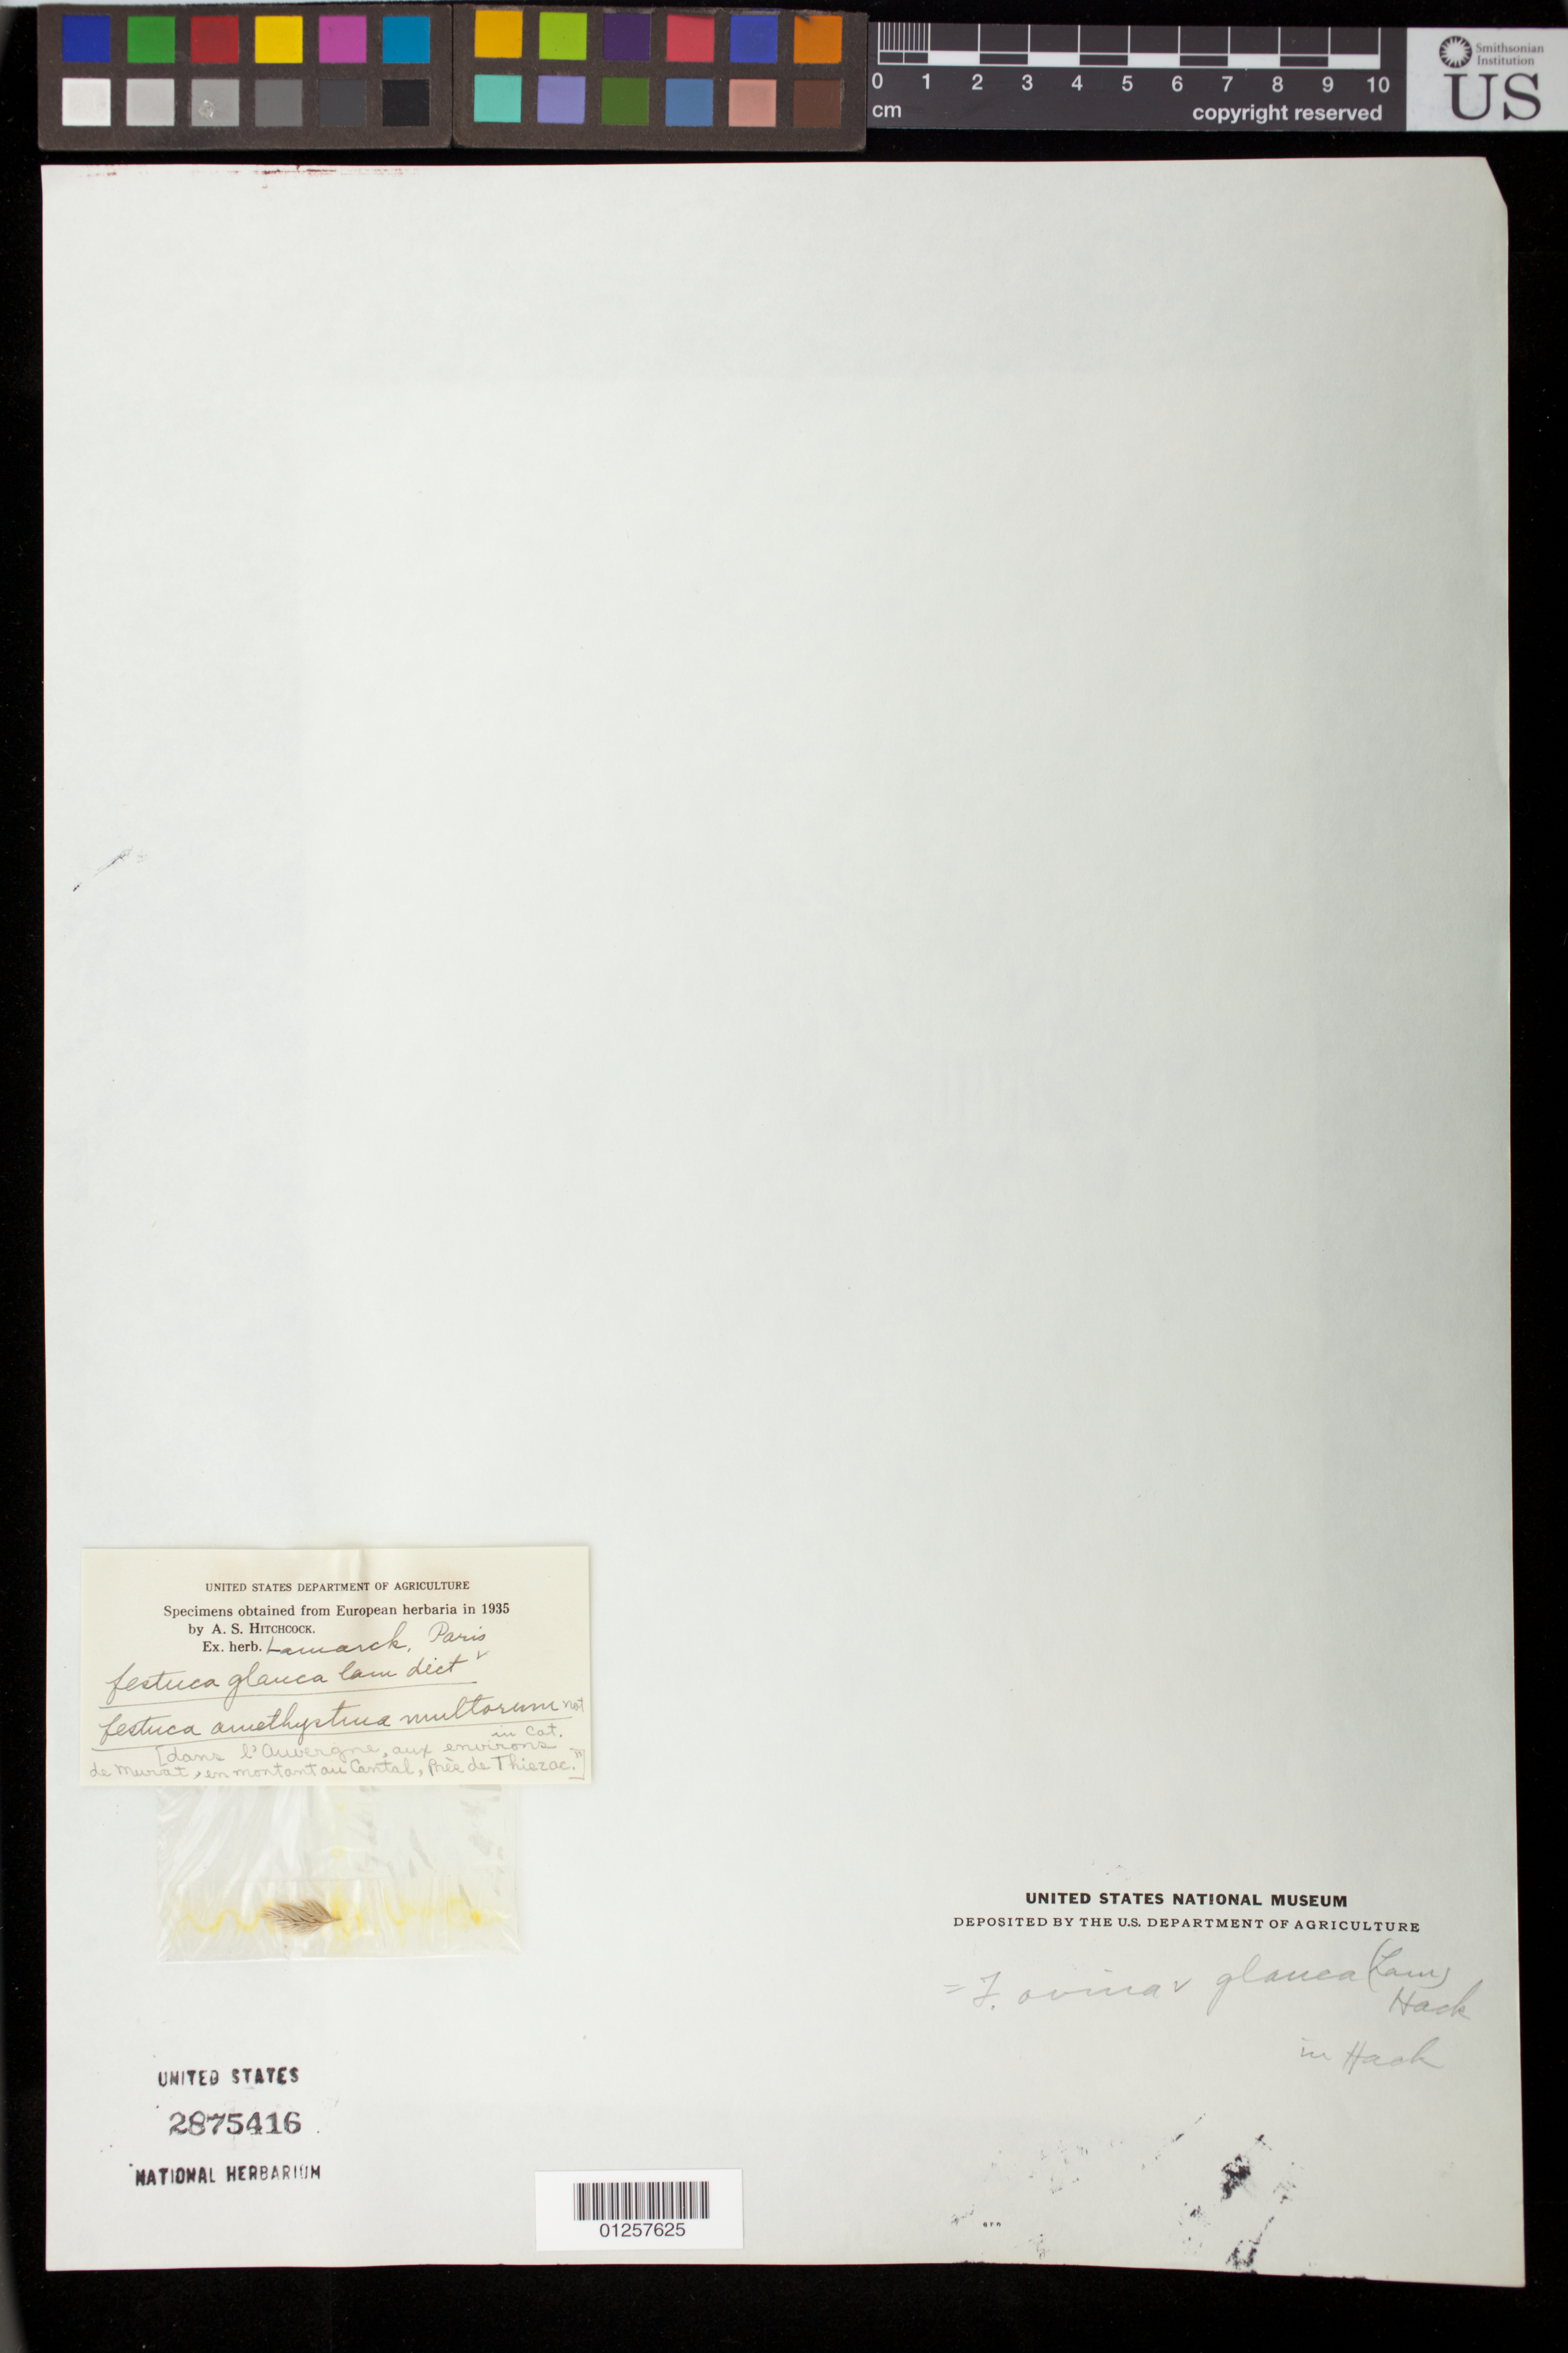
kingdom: Plantae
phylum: Tracheophyta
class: Liliopsida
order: Poales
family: Poaceae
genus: Festuca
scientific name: Festuca glauca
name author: Lam.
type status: Type Collection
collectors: ex herb. Lamarck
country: France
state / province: Auvergne-Rhône-Alpes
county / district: Cantal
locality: Dans l'Auvergne, aux environs de Murat, en montant au Cantal, pres de Thiezac.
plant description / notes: Fragmentary material of type specimen ex herb. Lamarck Paris.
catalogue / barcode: US 2875416